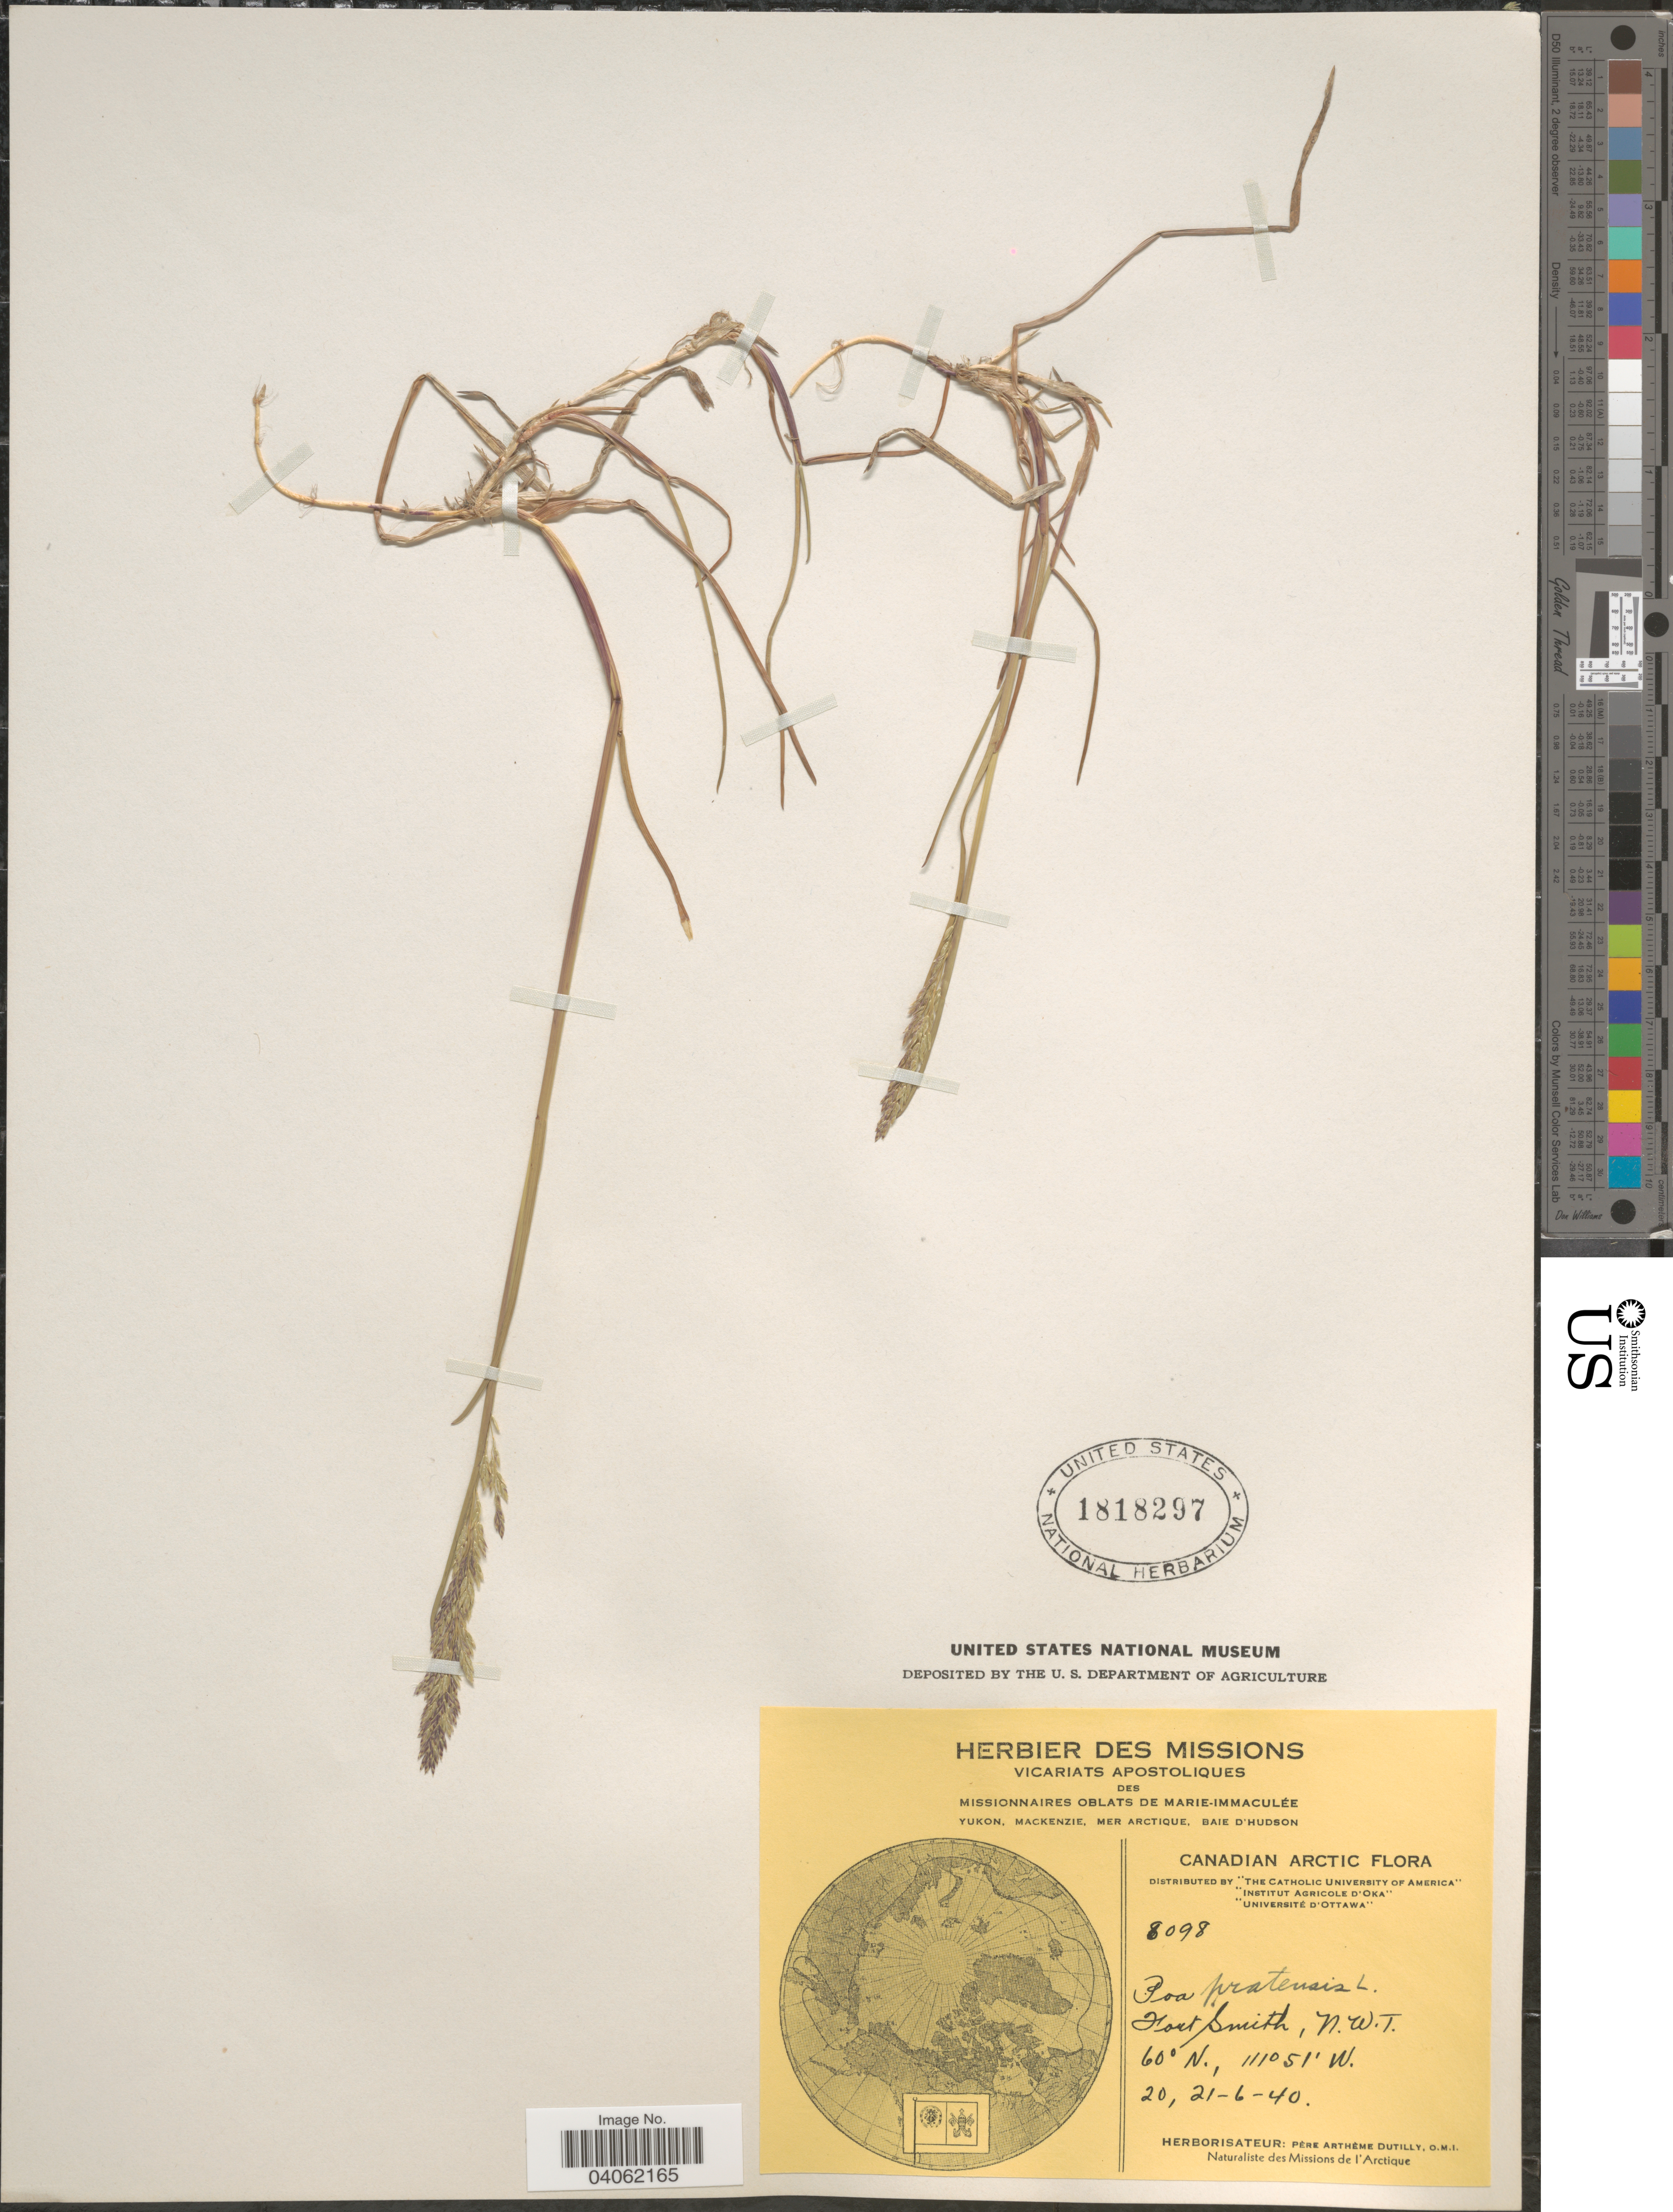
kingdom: Plantae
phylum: Tracheophyta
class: Liliopsida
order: Poales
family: Poaceae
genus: Poa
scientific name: Poa pratensis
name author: L.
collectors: P. Dutilly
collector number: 8098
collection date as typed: Transcribed d/m/y: 20/6/40 to 21/6/40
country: Canada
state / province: Northwest Territories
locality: Canadian Arctic. Fort Smith.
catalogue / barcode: US 1818297